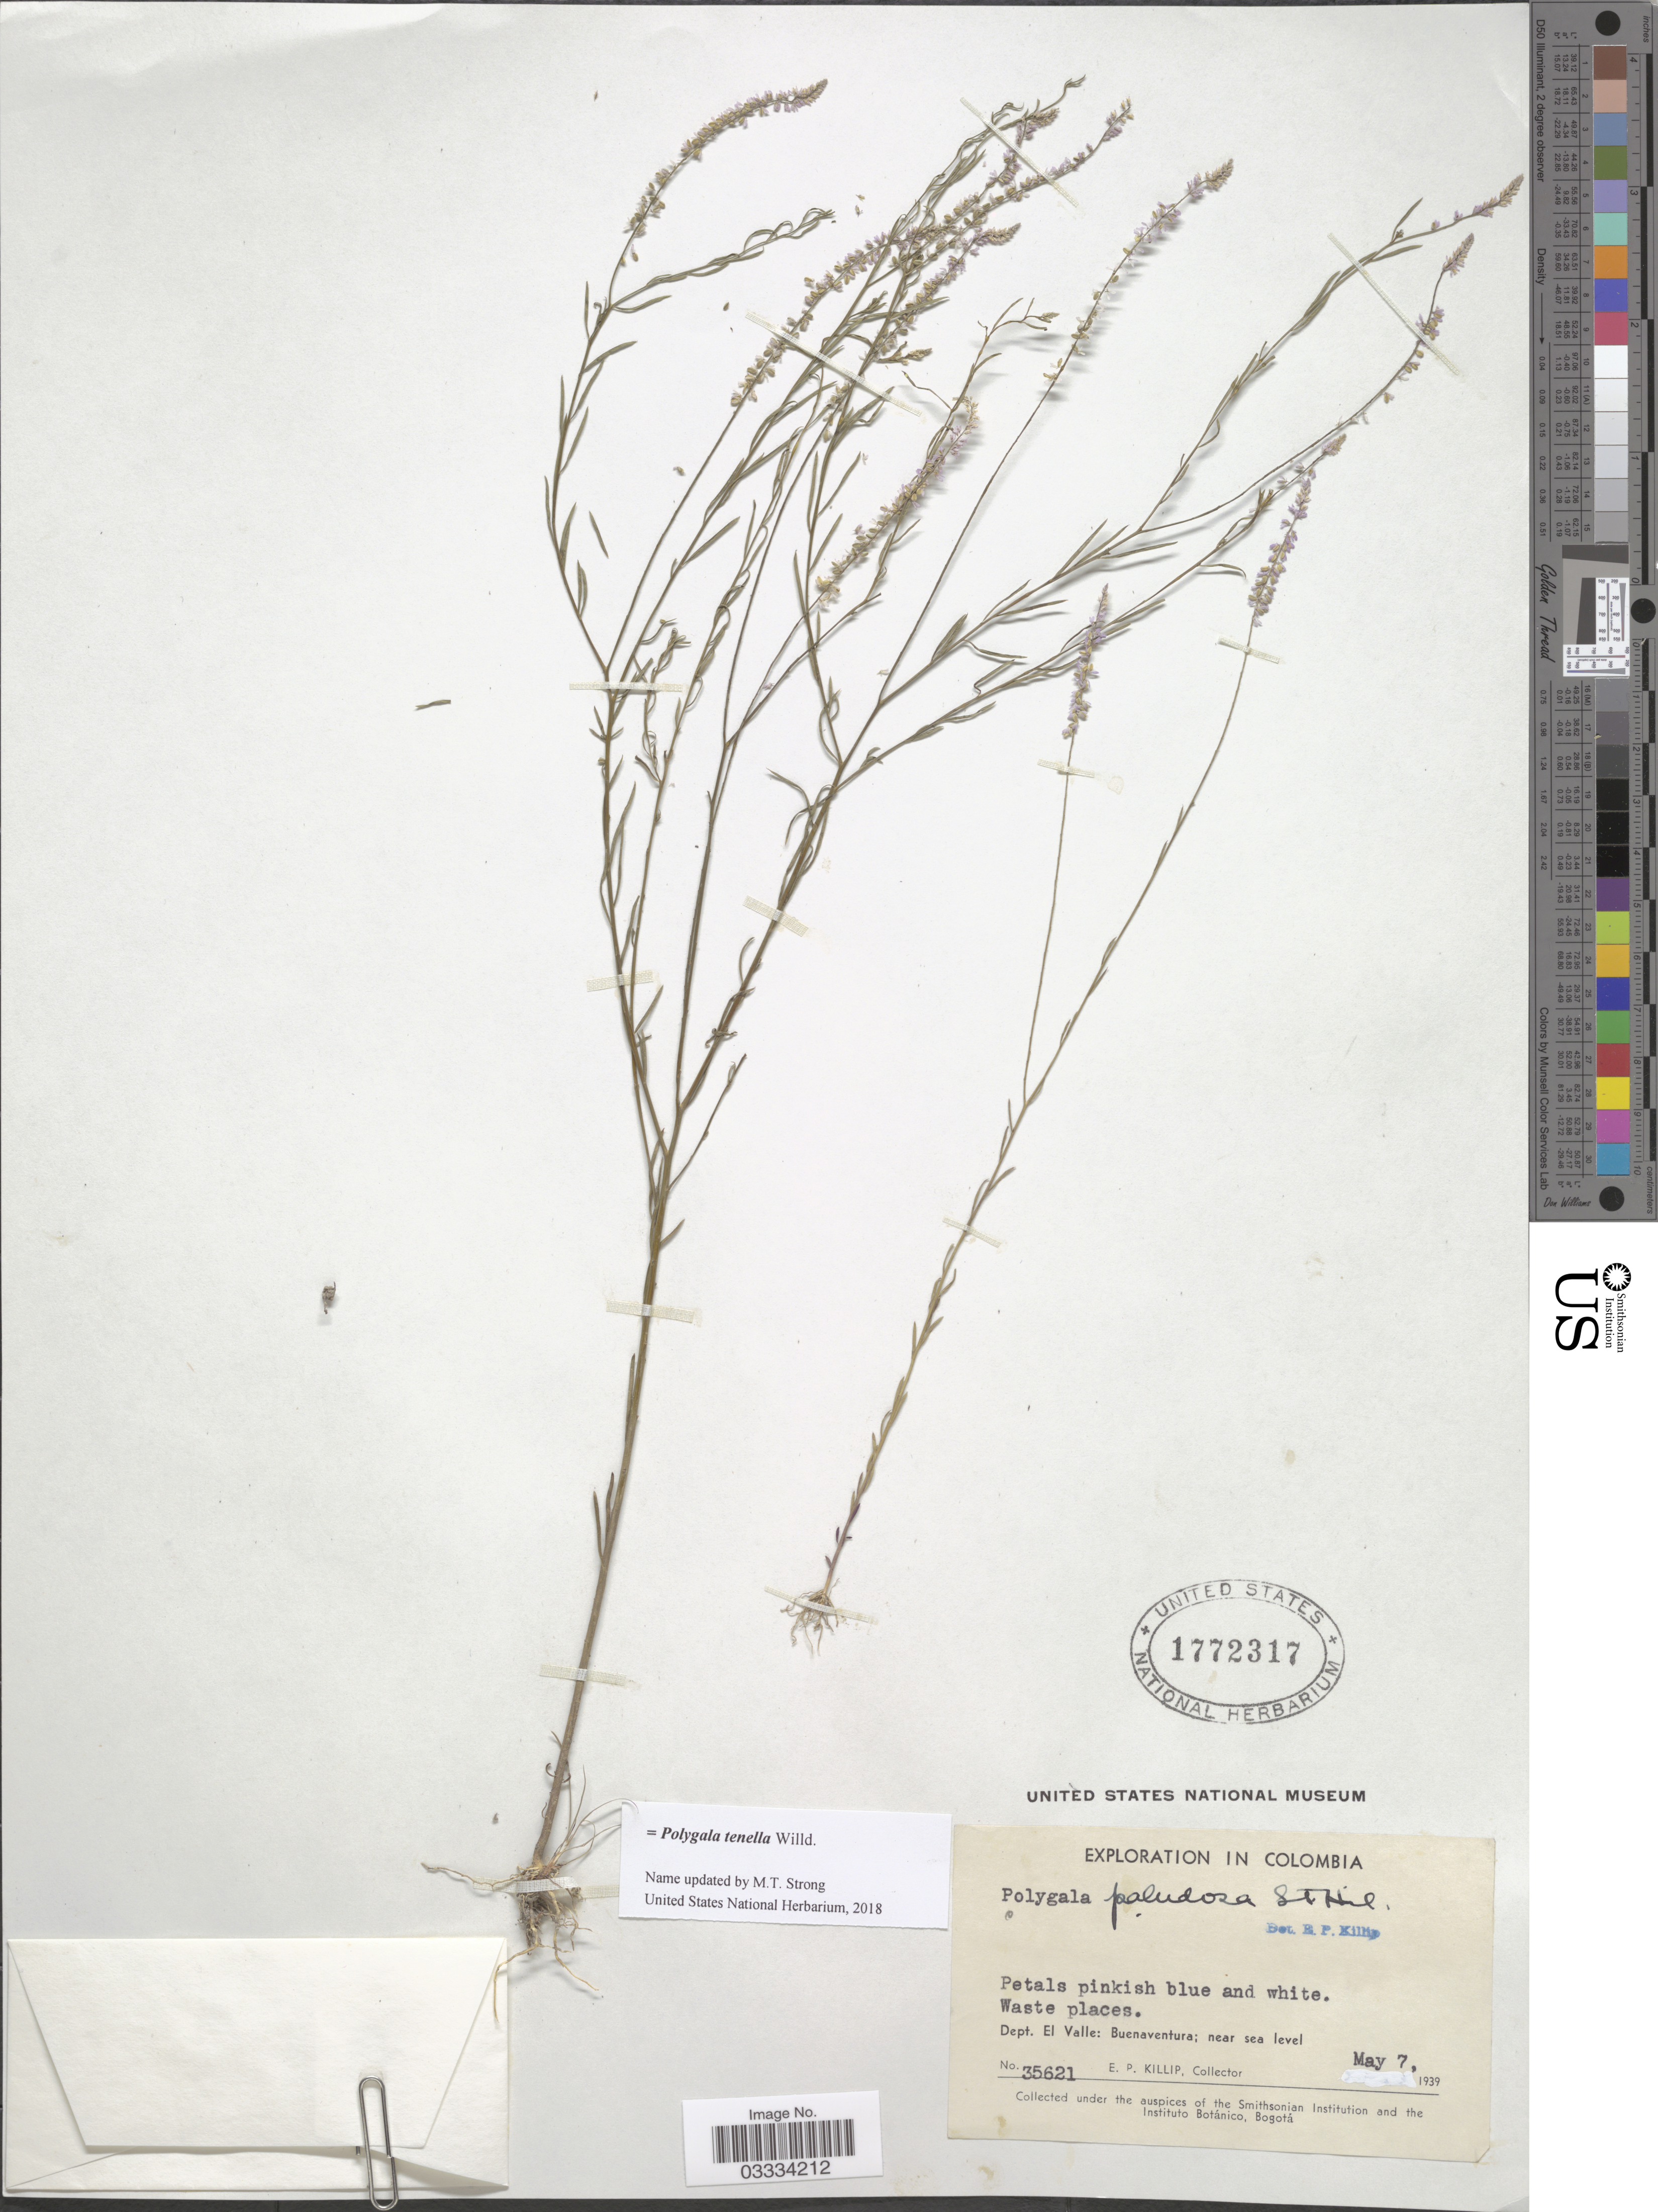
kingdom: Plantae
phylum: Tracheophyta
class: Magnoliopsida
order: Fabales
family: Polygalaceae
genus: Polygala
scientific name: Polygala tenella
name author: Willd.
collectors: E. P. Killip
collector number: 35621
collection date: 1939-05-07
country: Colombia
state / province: Valle del Cauca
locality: Dept. El Valle: Buenaventura.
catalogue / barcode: US 1772317